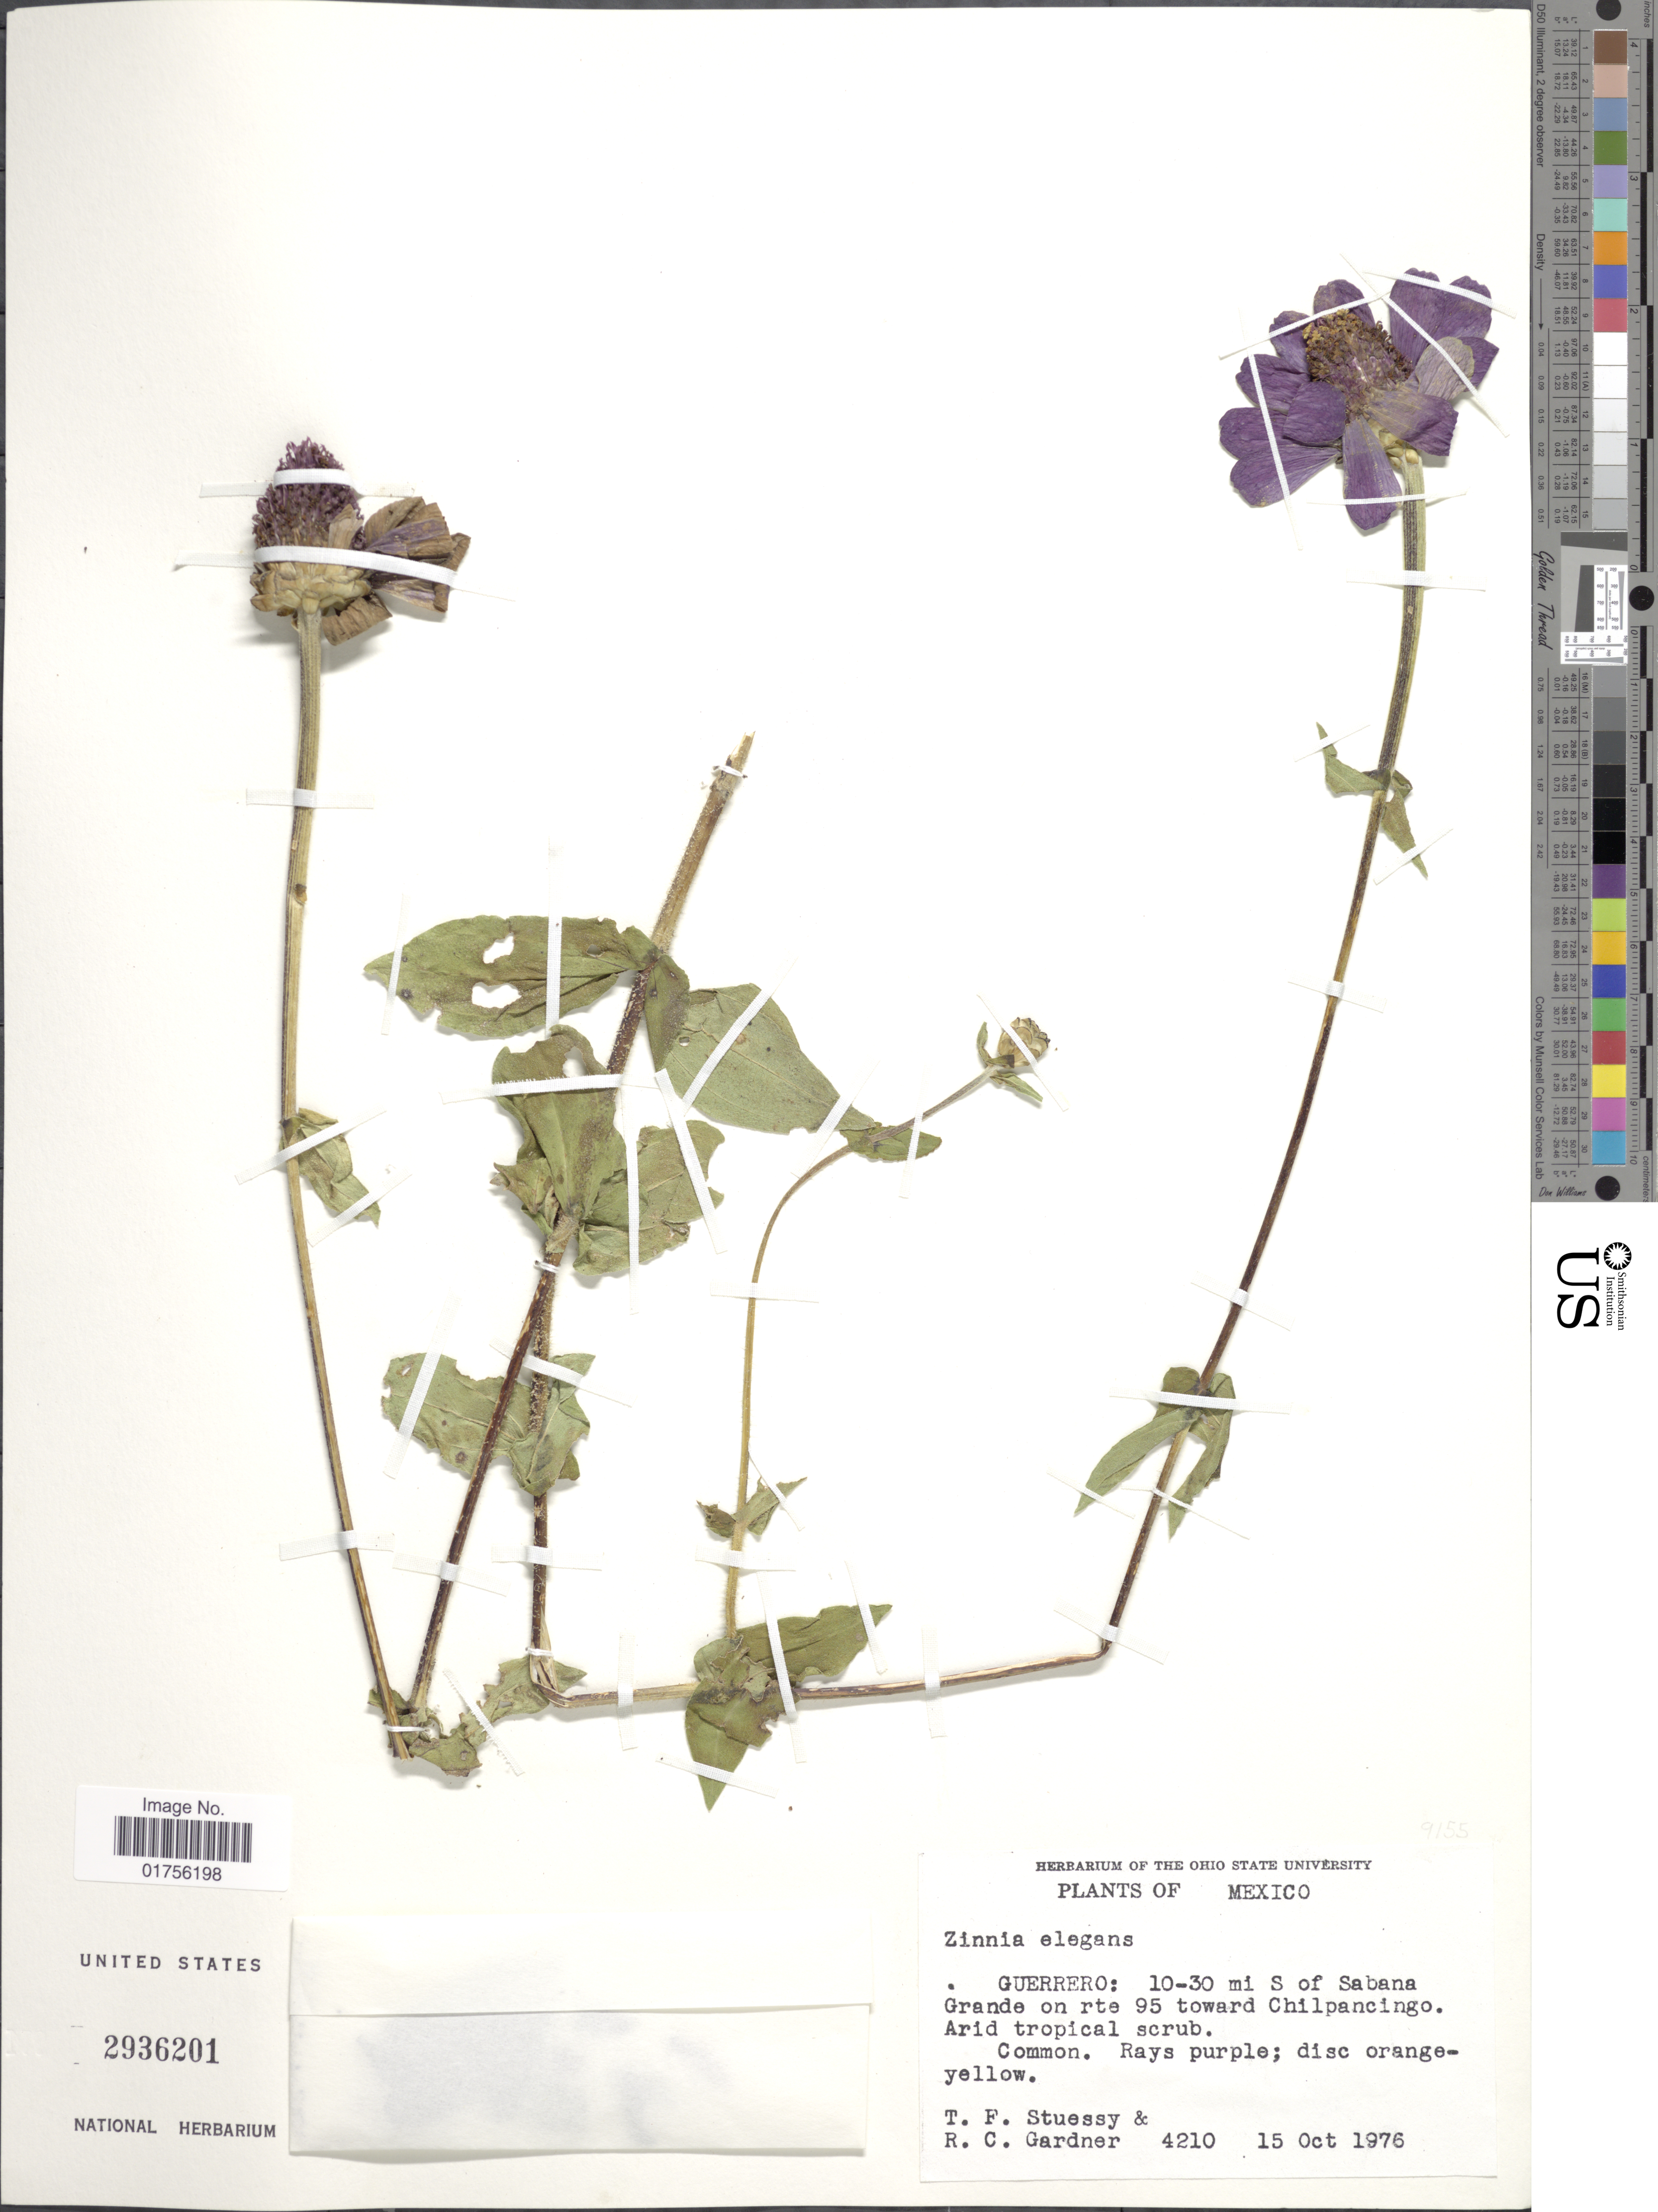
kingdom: Plantae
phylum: Tracheophyta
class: Magnoliopsida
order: Asterales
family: Asteraceae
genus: Zinnia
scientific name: Zinnia elegans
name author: Jacq.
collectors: T. Steussy & R. C. Gardner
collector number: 4210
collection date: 1976-10-15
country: Mexico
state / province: Guerrero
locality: Guerrero: 10-30 mi S of Sabana Grande on rte 95 toward Chilpancingo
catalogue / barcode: US 2936201